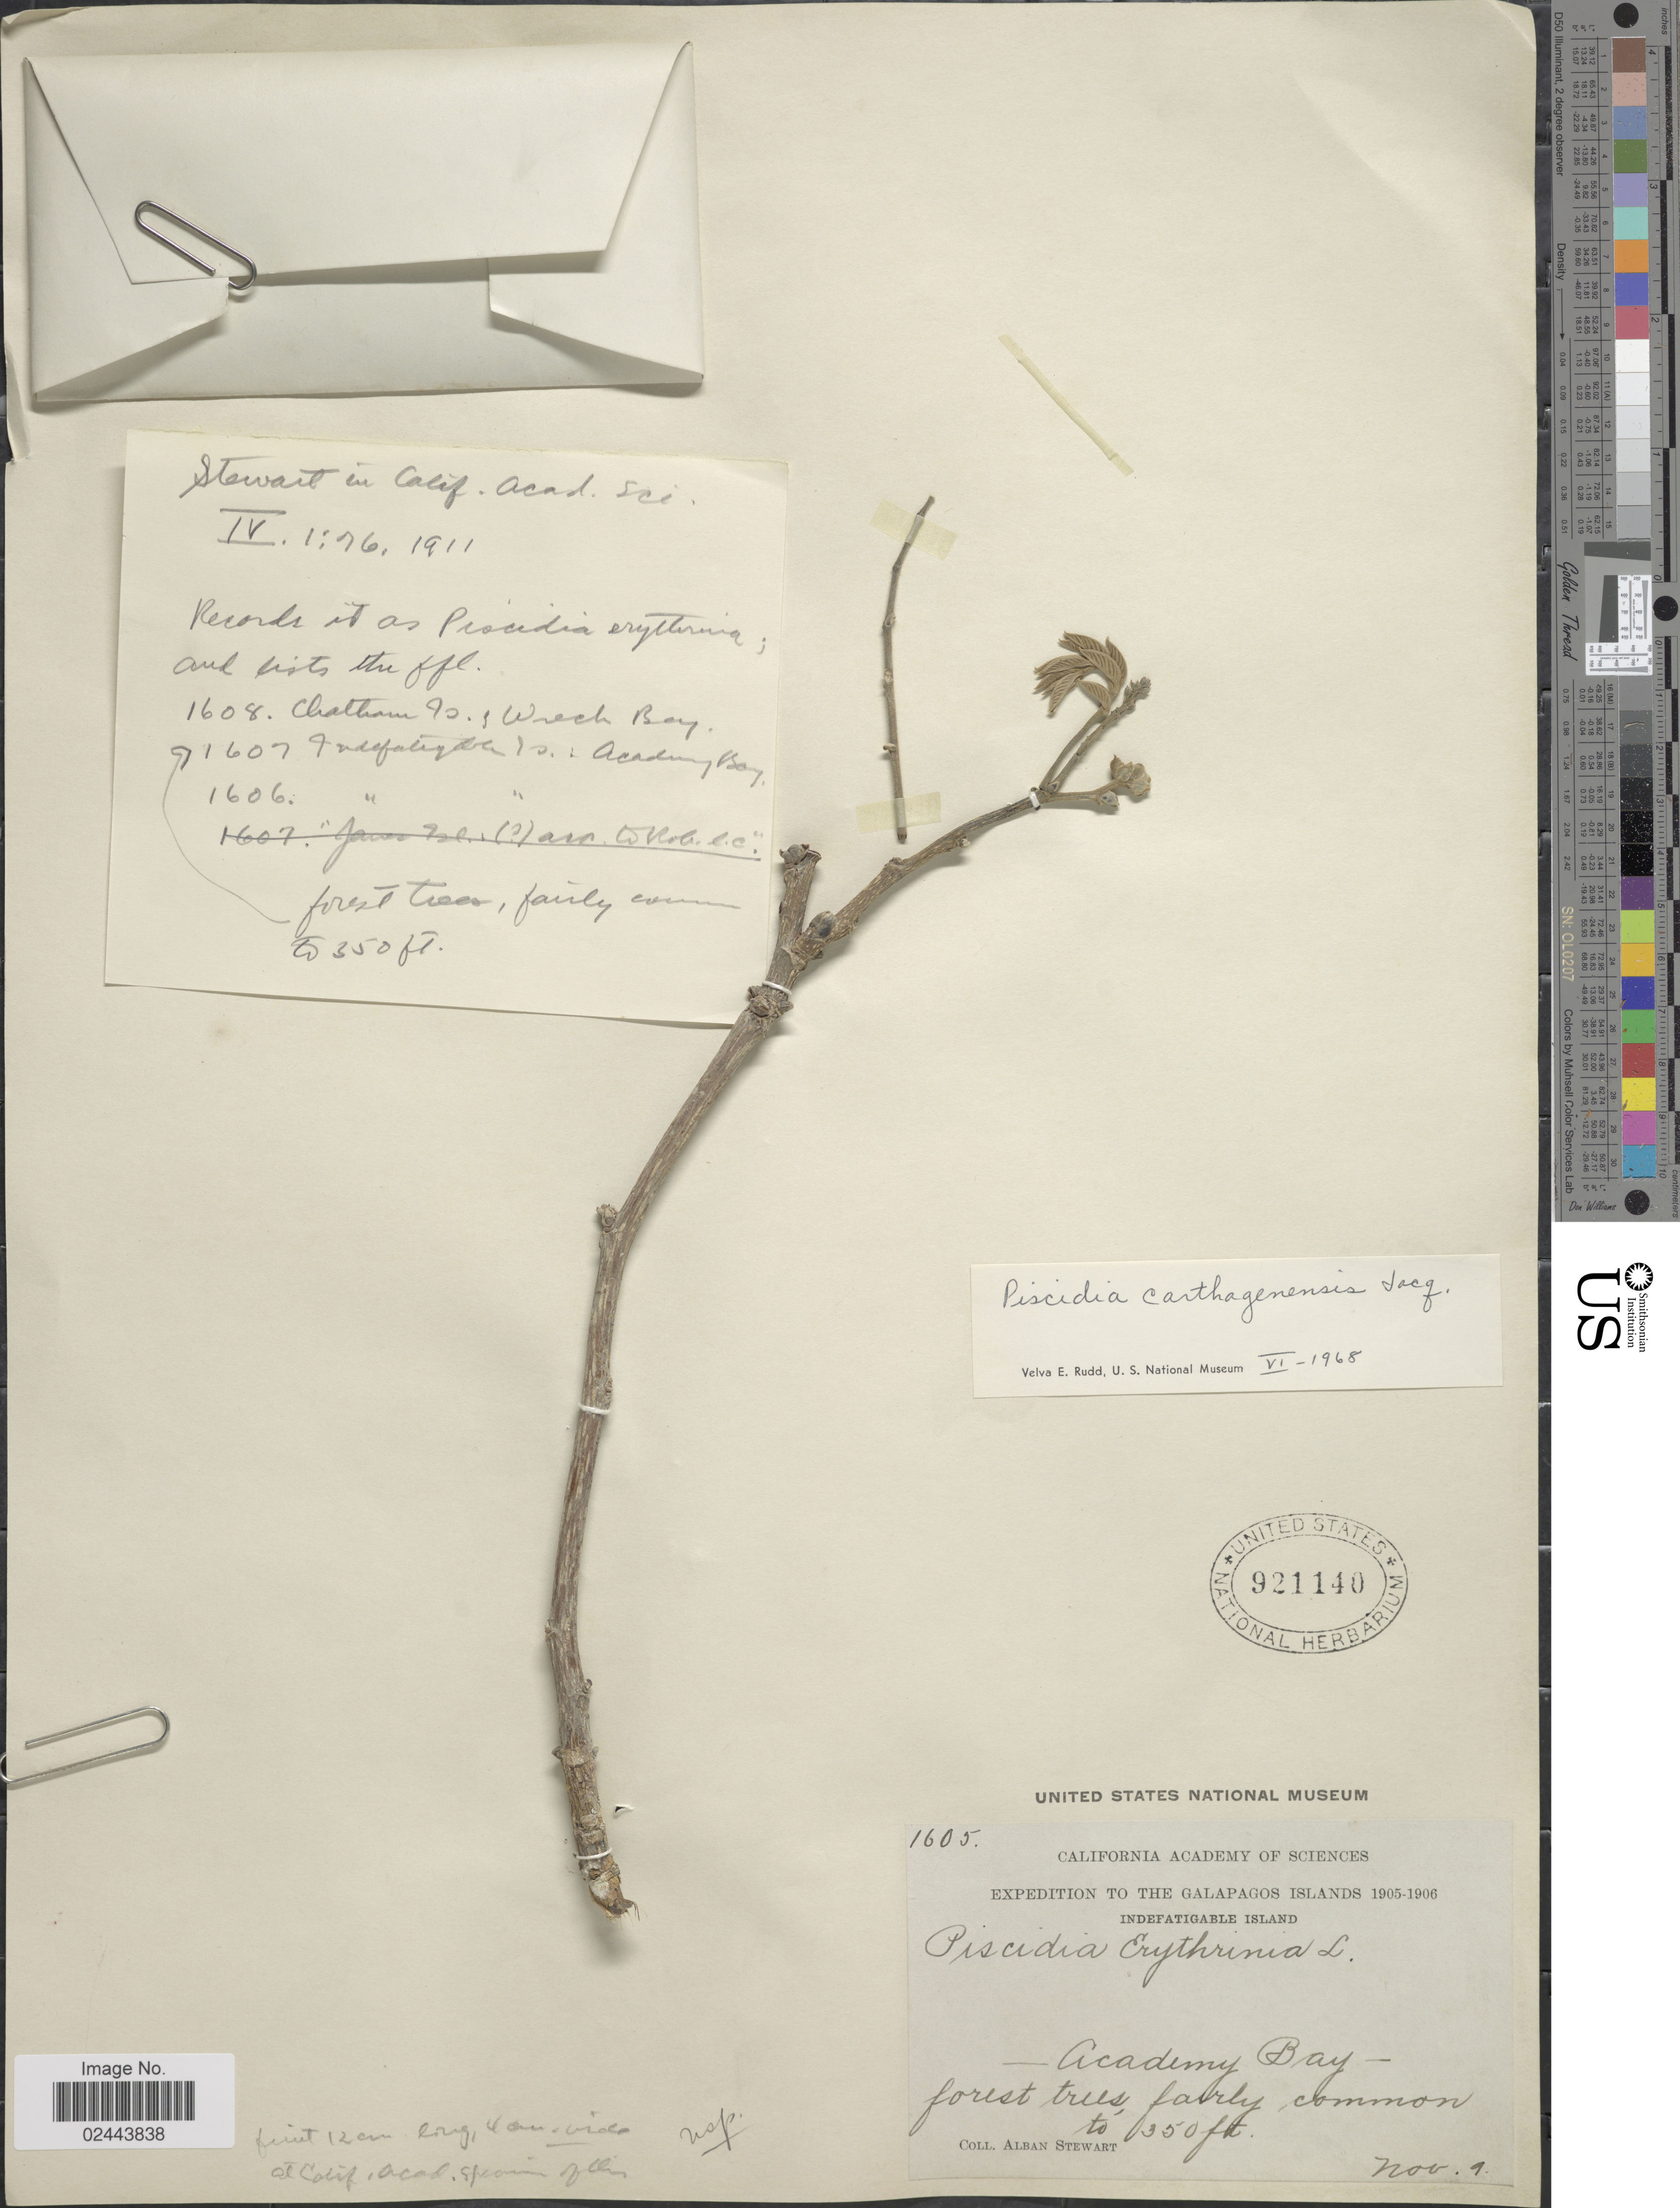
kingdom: Plantae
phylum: Tracheophyta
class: Magnoliopsida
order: Fabales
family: Fabaceae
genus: Piscidia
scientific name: Piscidia carthagenensis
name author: Jacq.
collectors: A. Stewart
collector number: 1605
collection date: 1905-11-09/1906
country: Ecuador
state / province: Colón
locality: The Galapagos Islands, Indefatigable Island, Academy Bay.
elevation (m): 107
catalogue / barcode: US 921140